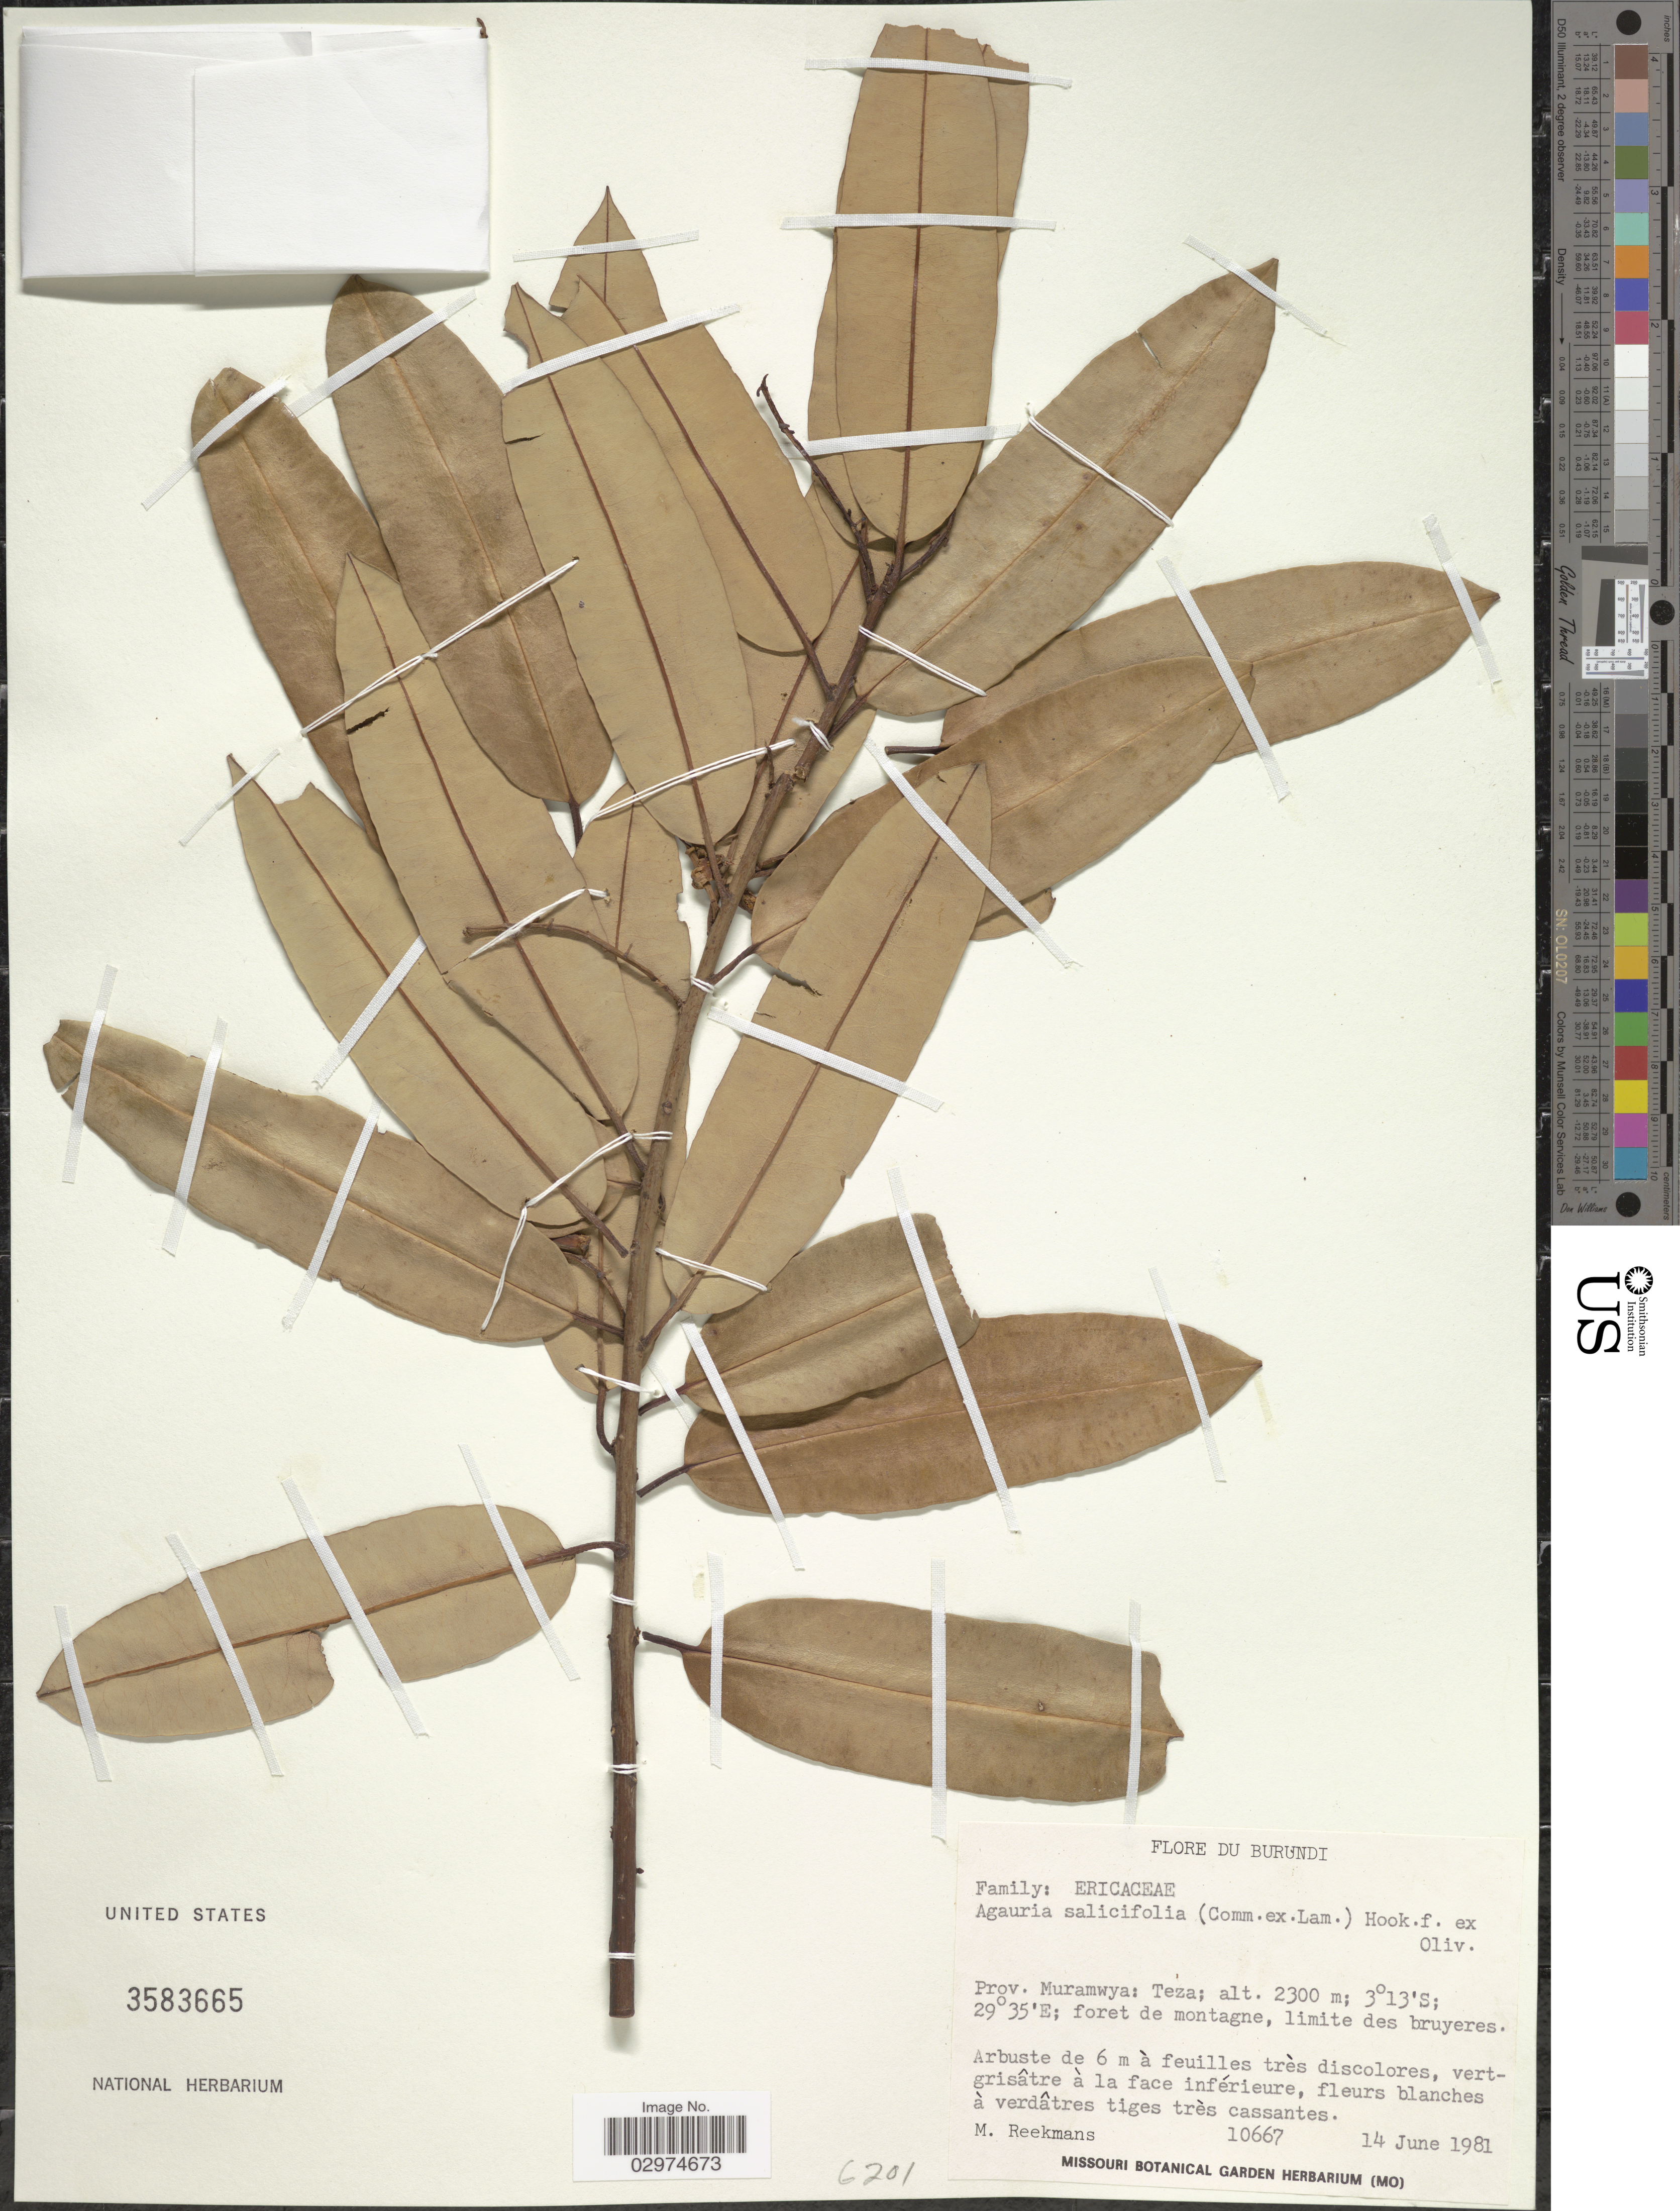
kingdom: Plantae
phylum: Tracheophyta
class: Magnoliopsida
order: Ericales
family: Ericaceae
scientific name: Aguaria salicifolia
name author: (Comm. ex Lam.) Hook. f. ex Oliv.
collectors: M. Reekmans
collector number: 10667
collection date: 1981-06-14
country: Burundi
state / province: Muramvya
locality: Teza.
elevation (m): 2300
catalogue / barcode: US 3583665